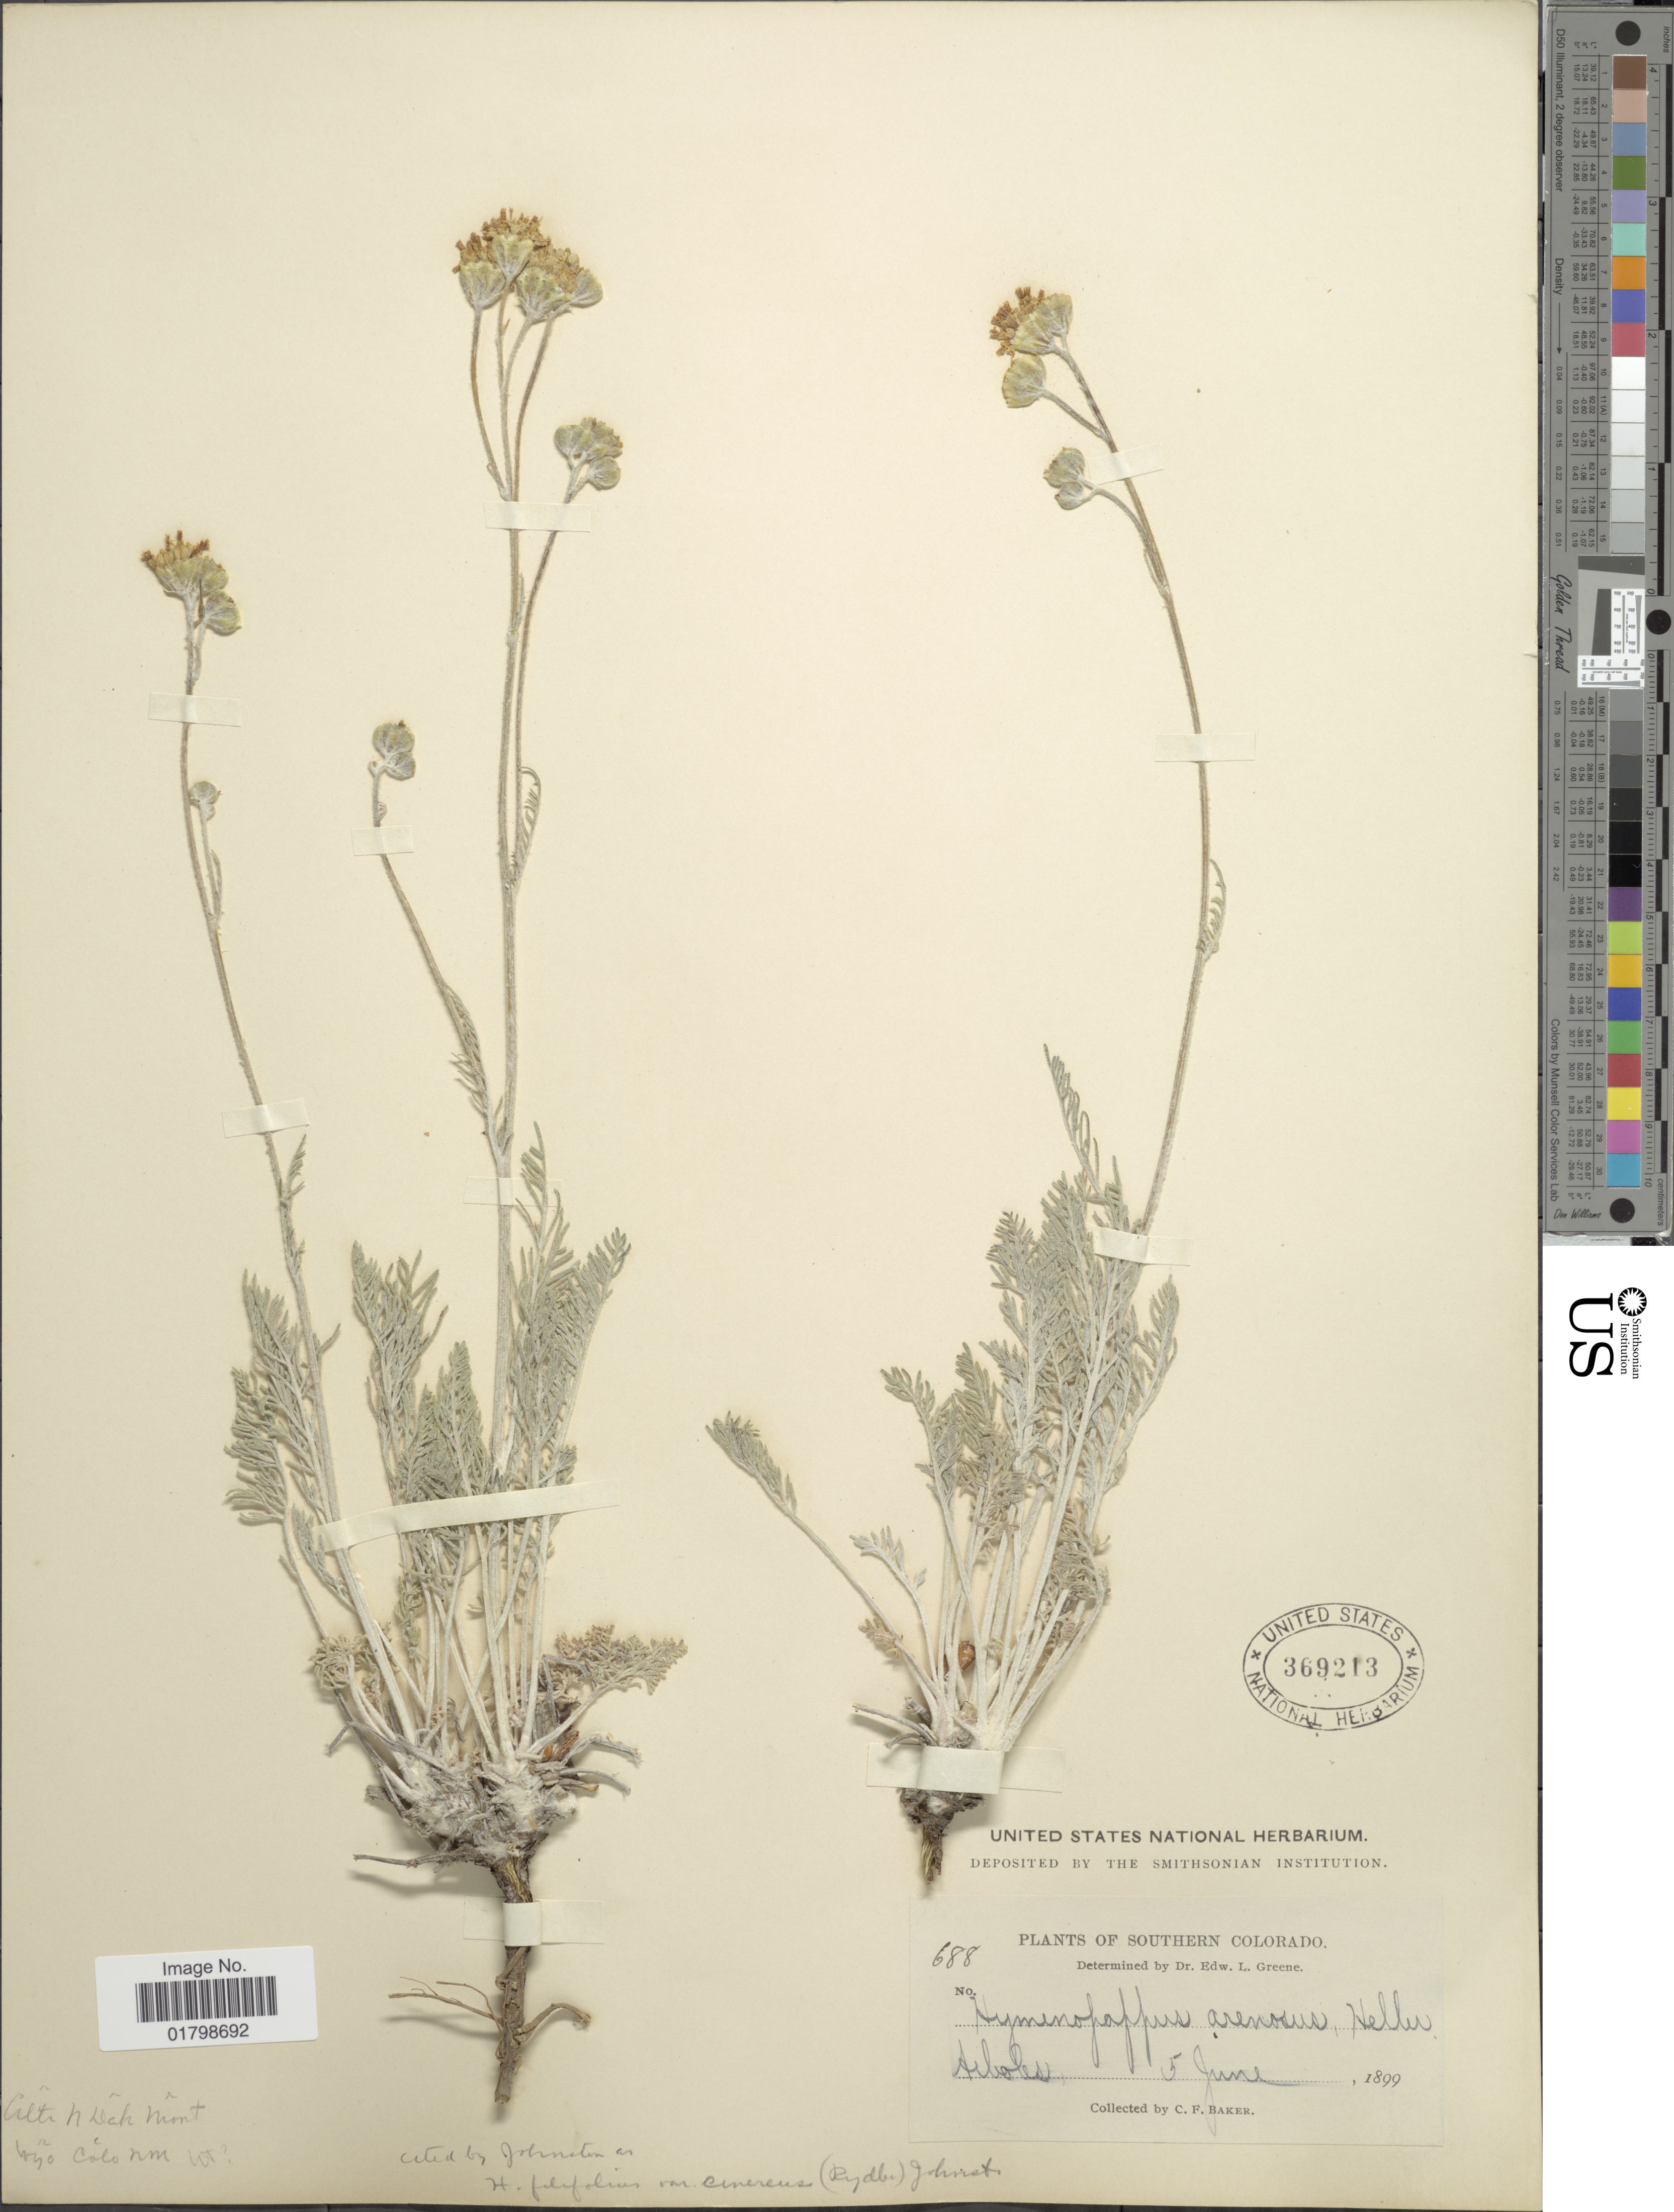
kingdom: Plantae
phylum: Tracheophyta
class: Magnoliopsida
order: Asterales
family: Asteraceae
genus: Hymenopappus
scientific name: Hymenopappus filifolius var. cinereus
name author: (Rydb.) I.M. Johnst.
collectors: C. F. Baker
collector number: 688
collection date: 1899-06-05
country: United States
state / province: Colorado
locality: Southern Colorado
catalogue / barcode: US 369213